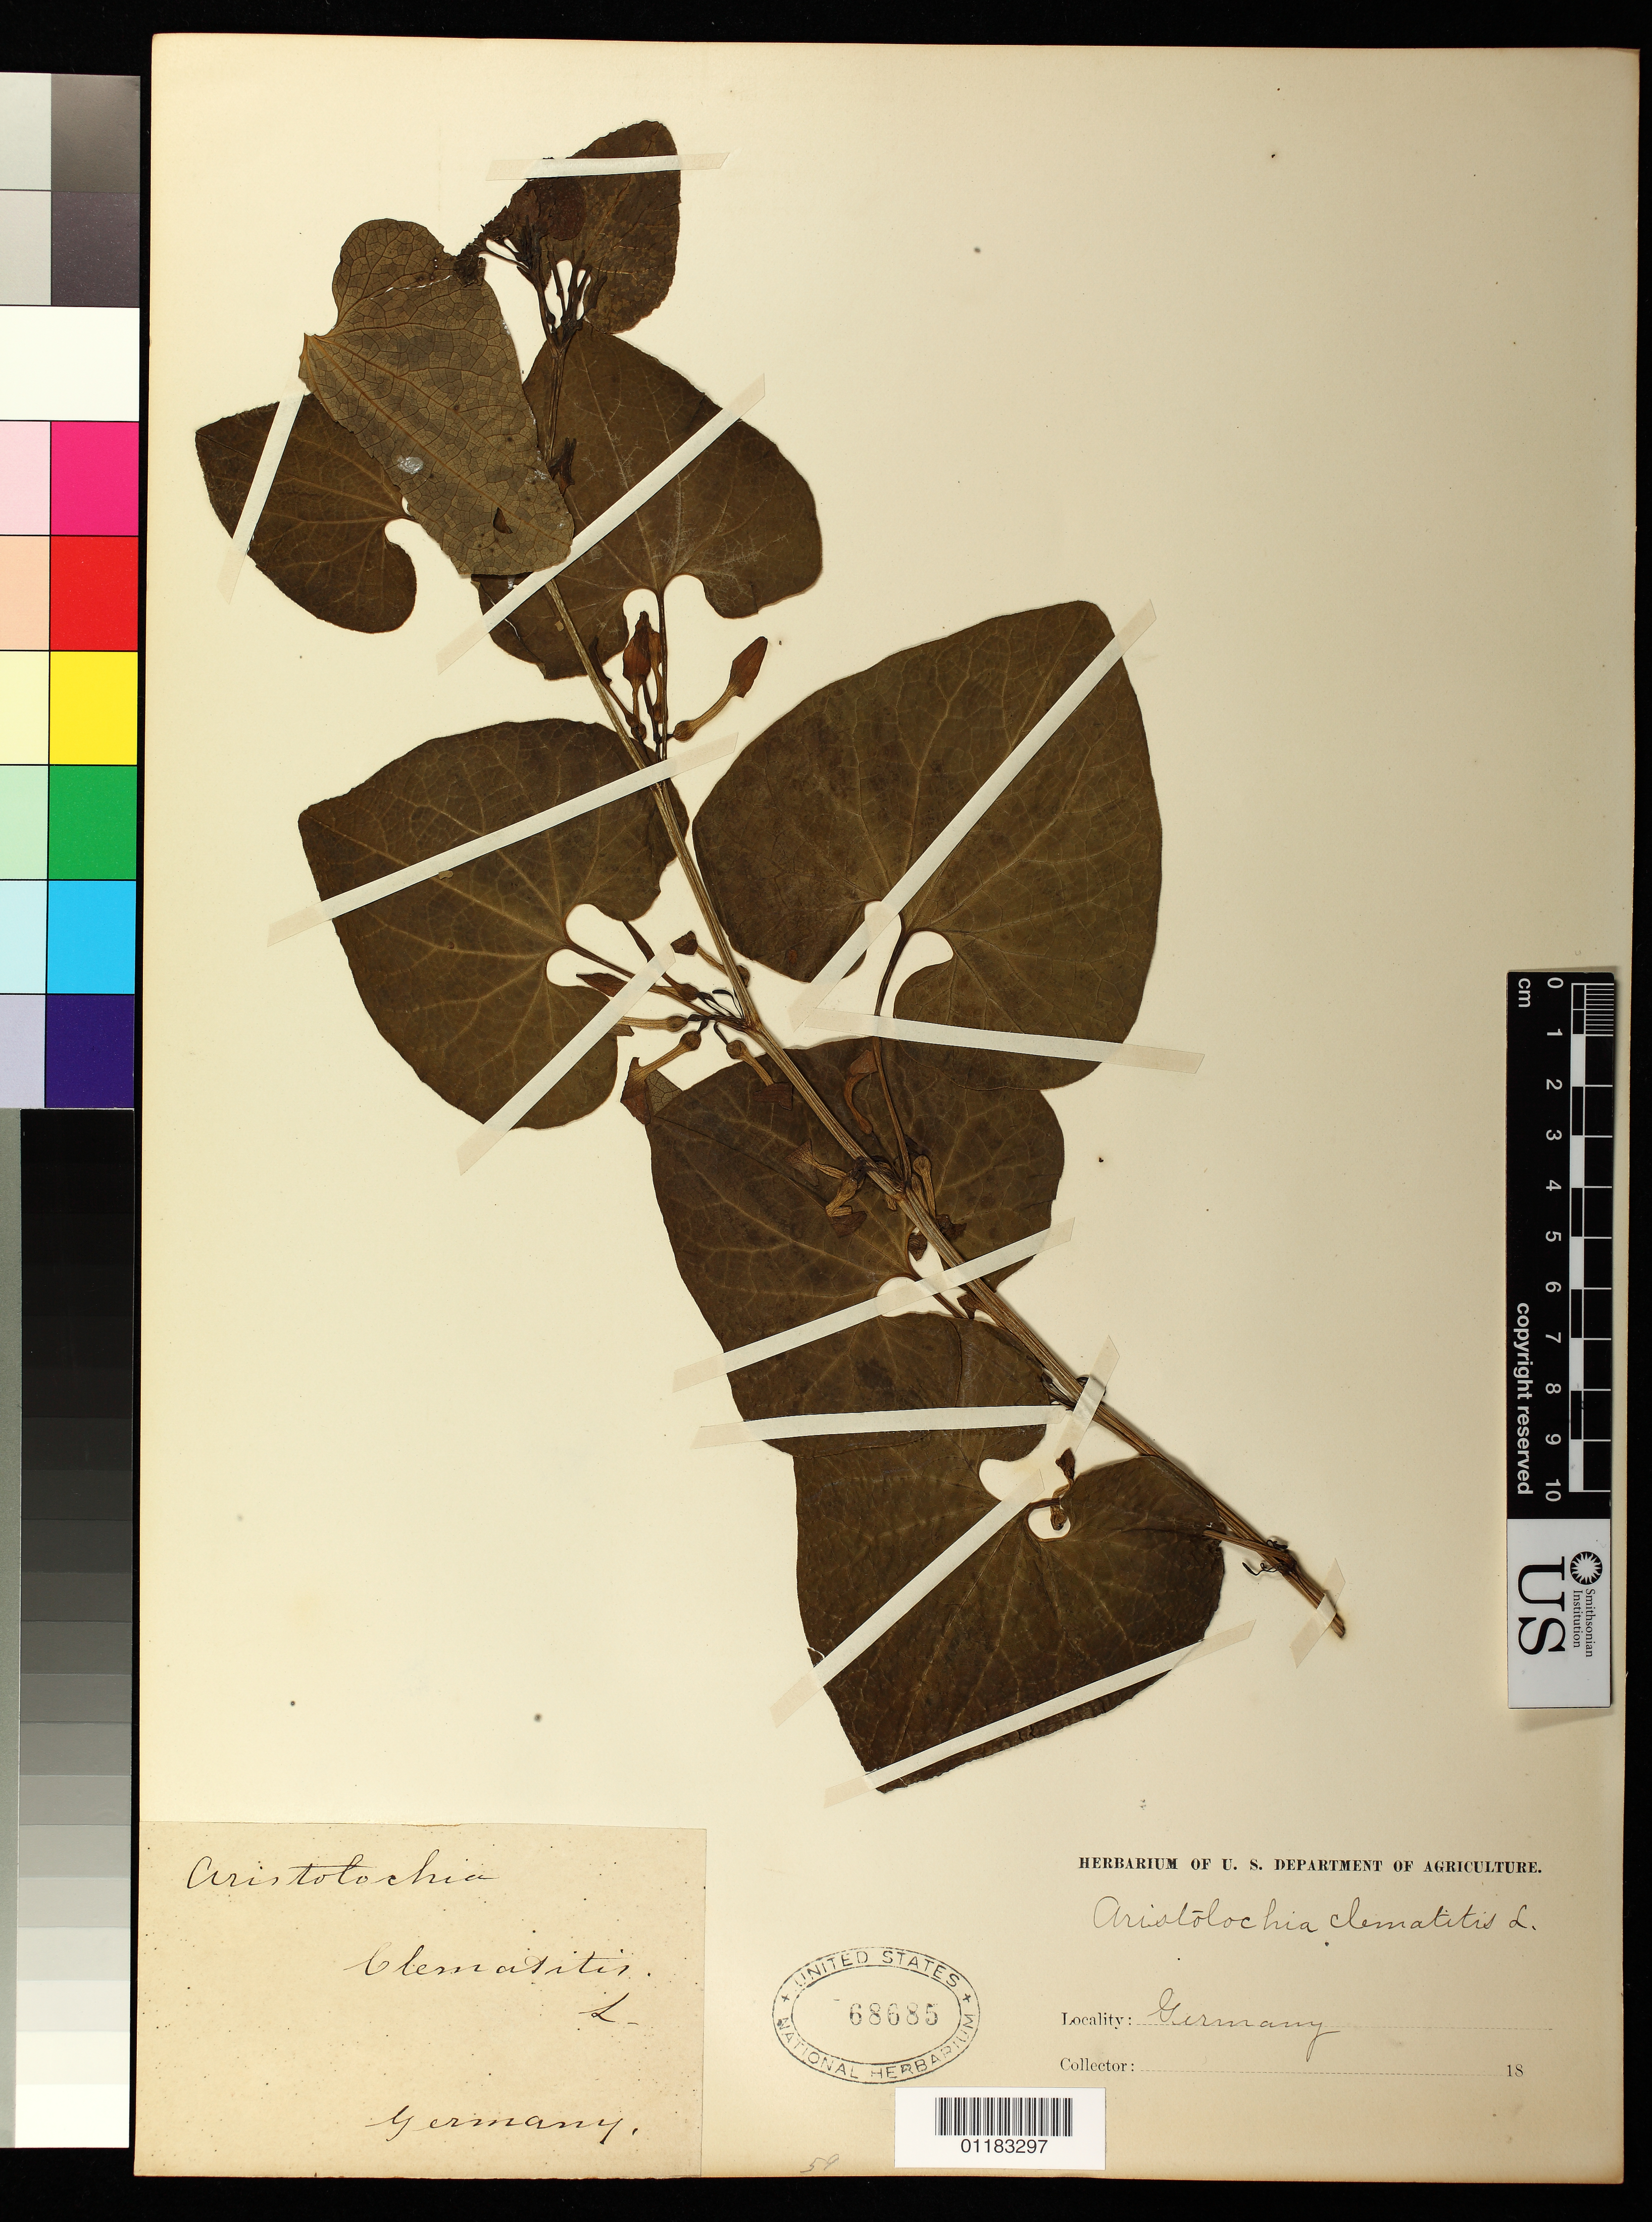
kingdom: Plantae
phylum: Tracheophyta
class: Magnoliopsida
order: Piperales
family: Aristolochiaceae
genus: Aristolochia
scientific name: Aristolochia clematitis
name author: L.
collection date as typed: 18--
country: Germany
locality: Gorgenthal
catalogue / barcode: US 68685